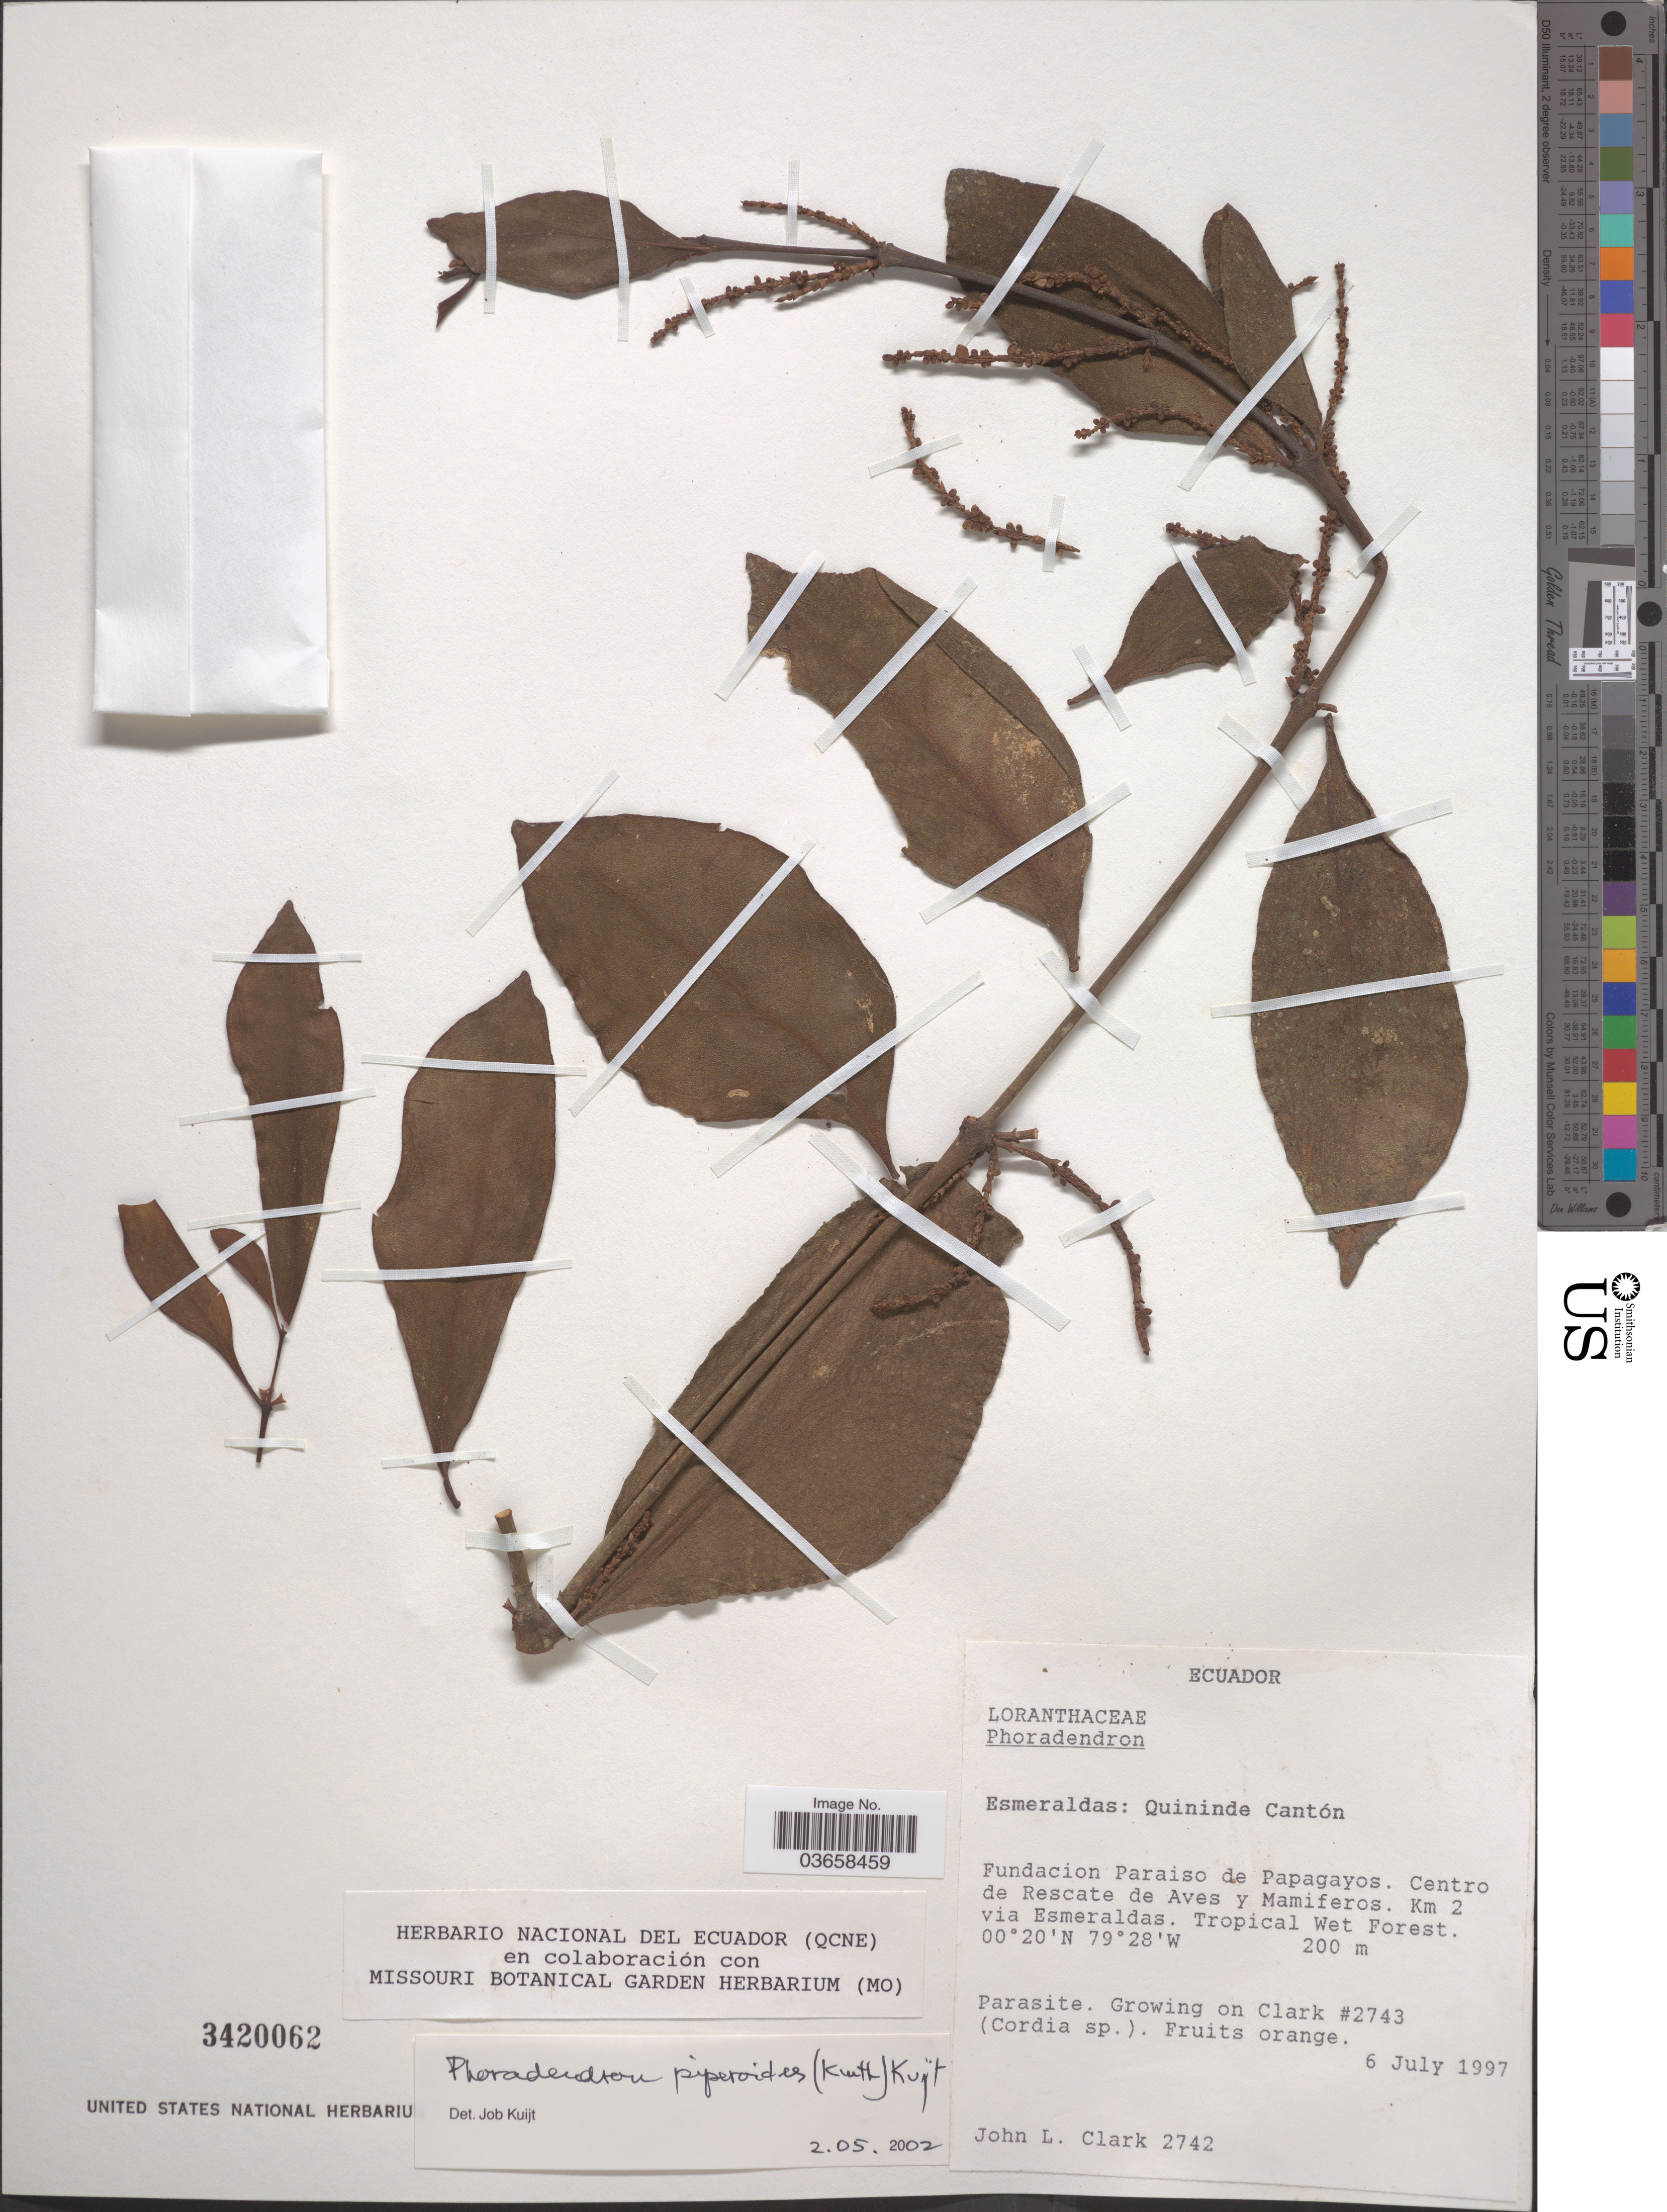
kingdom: Plantae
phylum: Tracheophyta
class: Magnoliopsida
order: Santalales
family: Viscaceae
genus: Phoradendron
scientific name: Phoradendron piperoides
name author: (Kunth) Trel.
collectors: J. L. Clark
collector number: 2742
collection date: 1997-07-06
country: Ecuador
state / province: Esmeraldas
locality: Quininde Cantón. Fundacion Paraiso de Papagayos. Centro de Rescate de Aves y Mamiferos. Km 2 via Esmeraldas. Tropical Wet Forest.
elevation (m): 200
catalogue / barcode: US 3420062